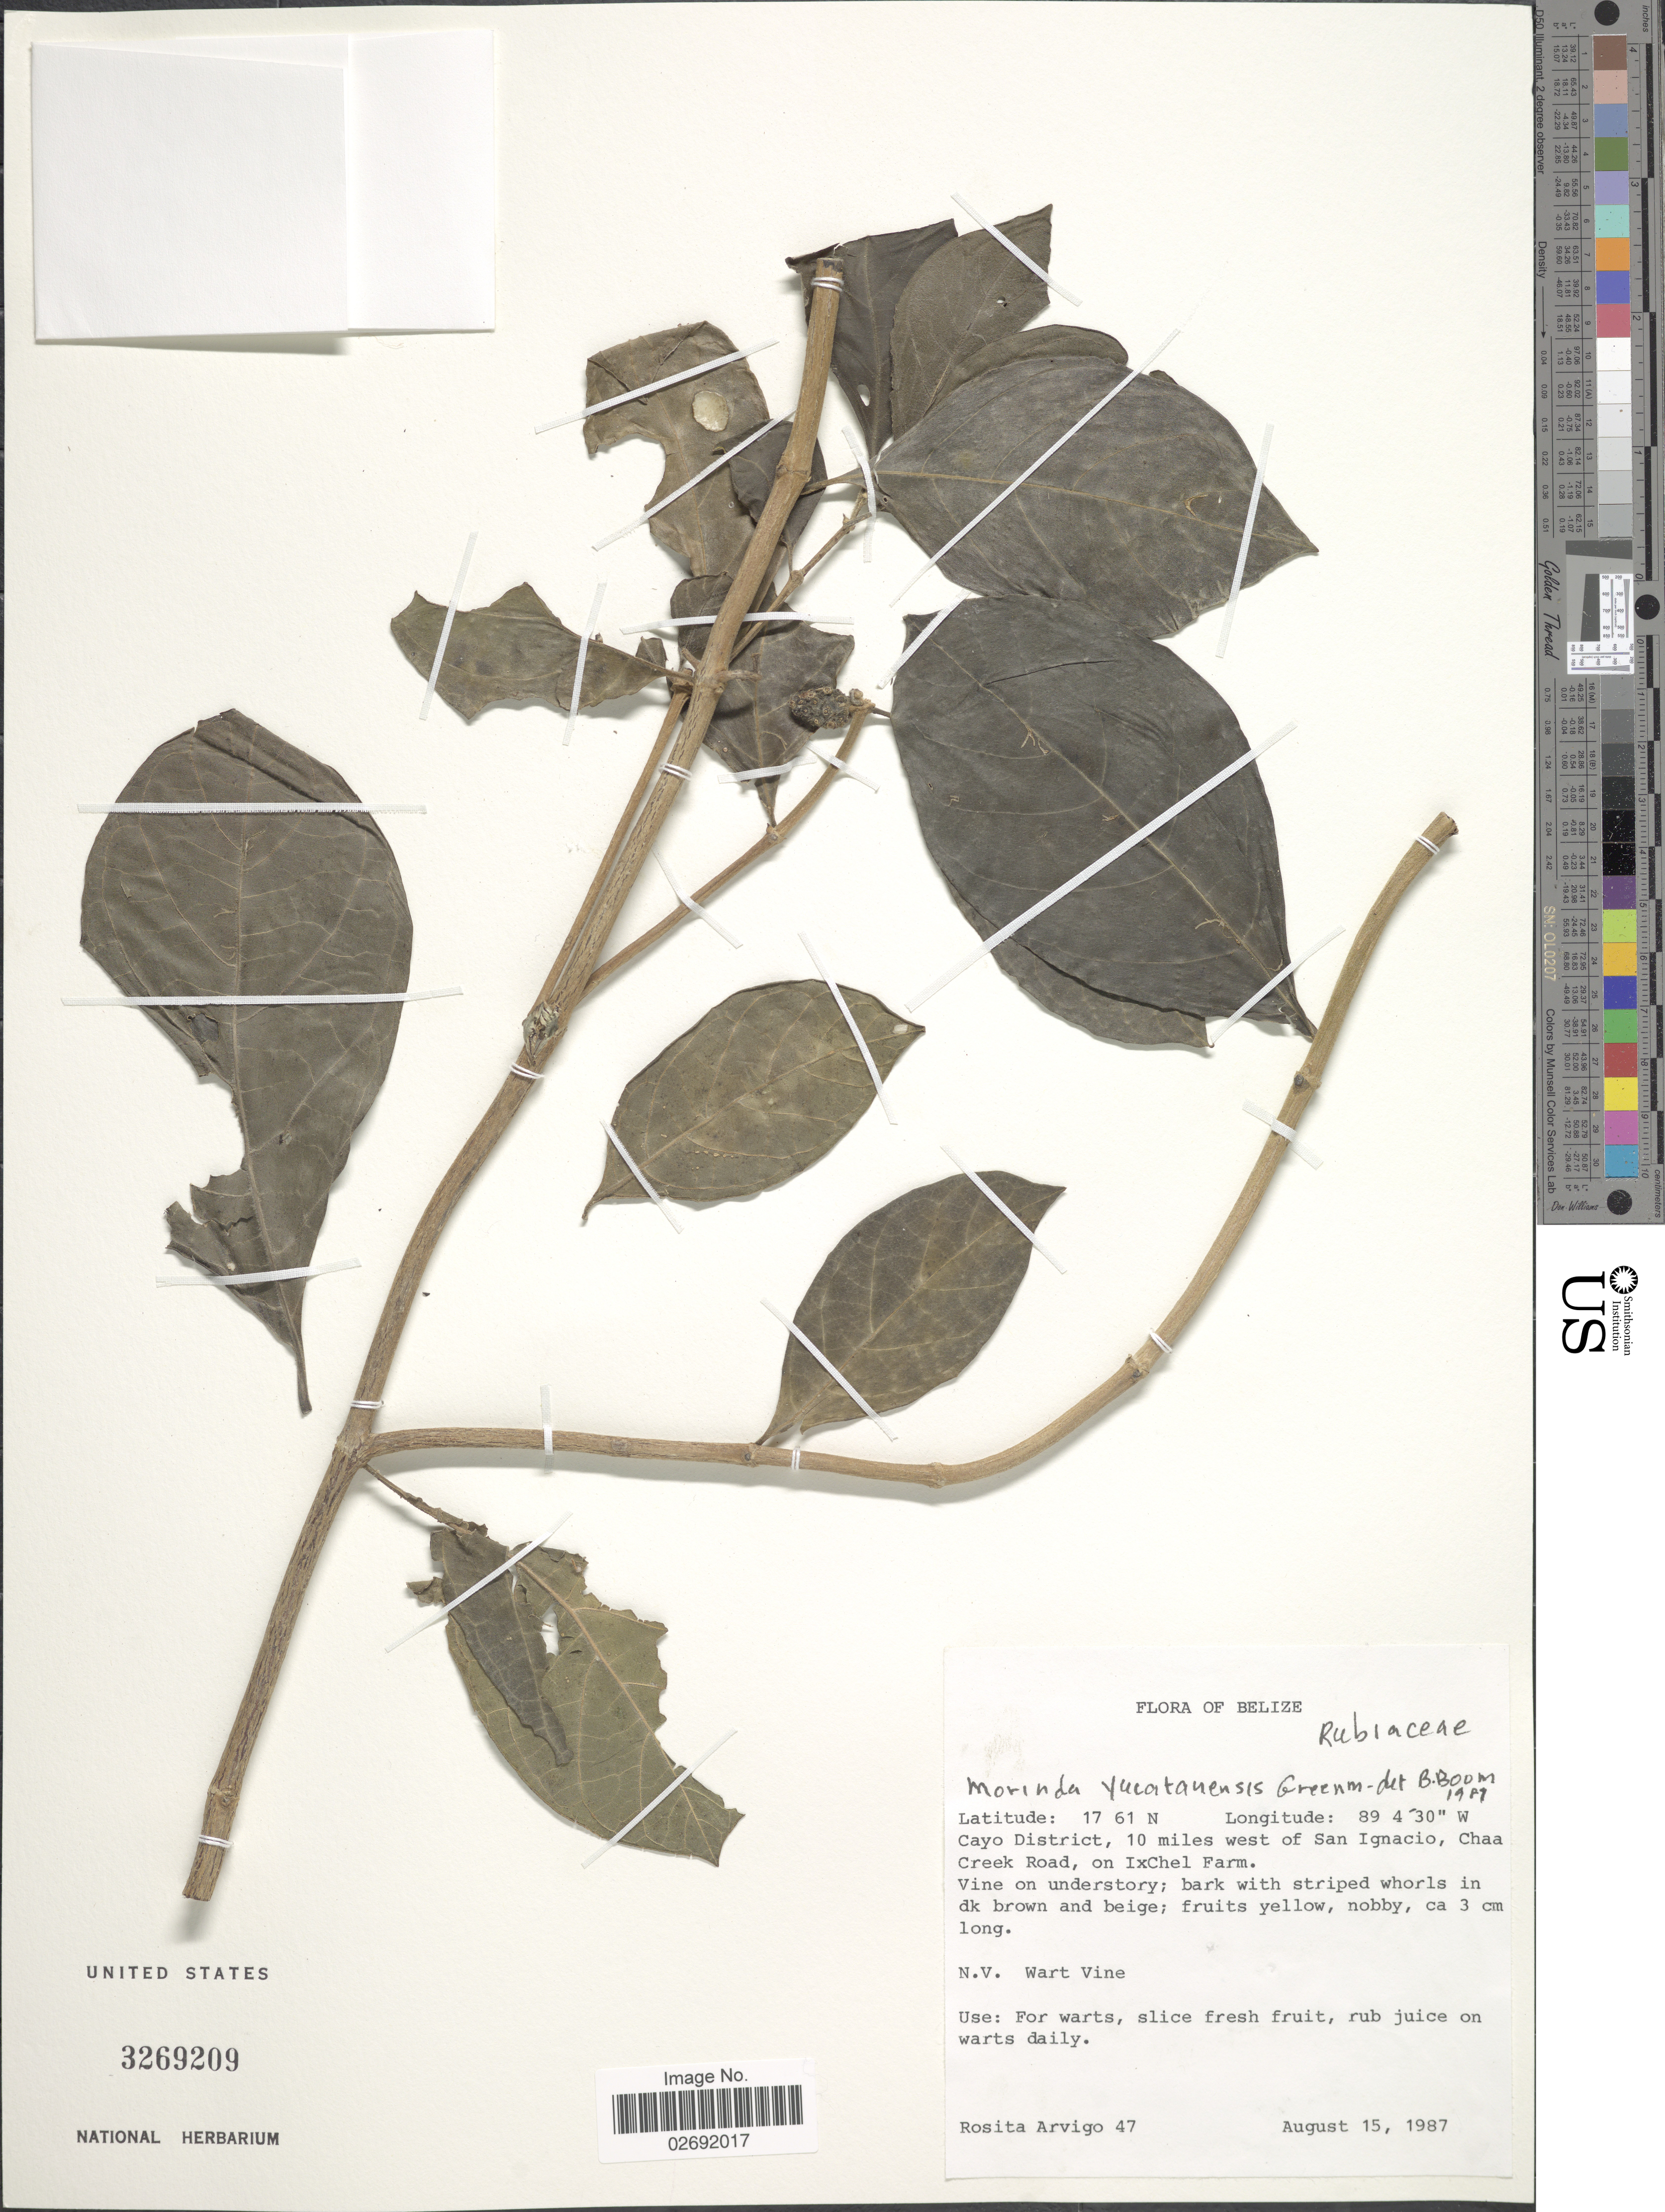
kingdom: Plantae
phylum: Tracheophyta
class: Magnoliopsida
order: Gentianales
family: Rubiaceae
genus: Morinda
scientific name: Morinda yucatanensis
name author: Greenm.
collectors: R. Arvigo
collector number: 47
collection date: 1987-08-15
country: Belize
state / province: Cayo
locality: Cayo District, 10 miles west of San Ignacio, Chaa Creek Road, on IxChel Farm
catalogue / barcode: US 3269209